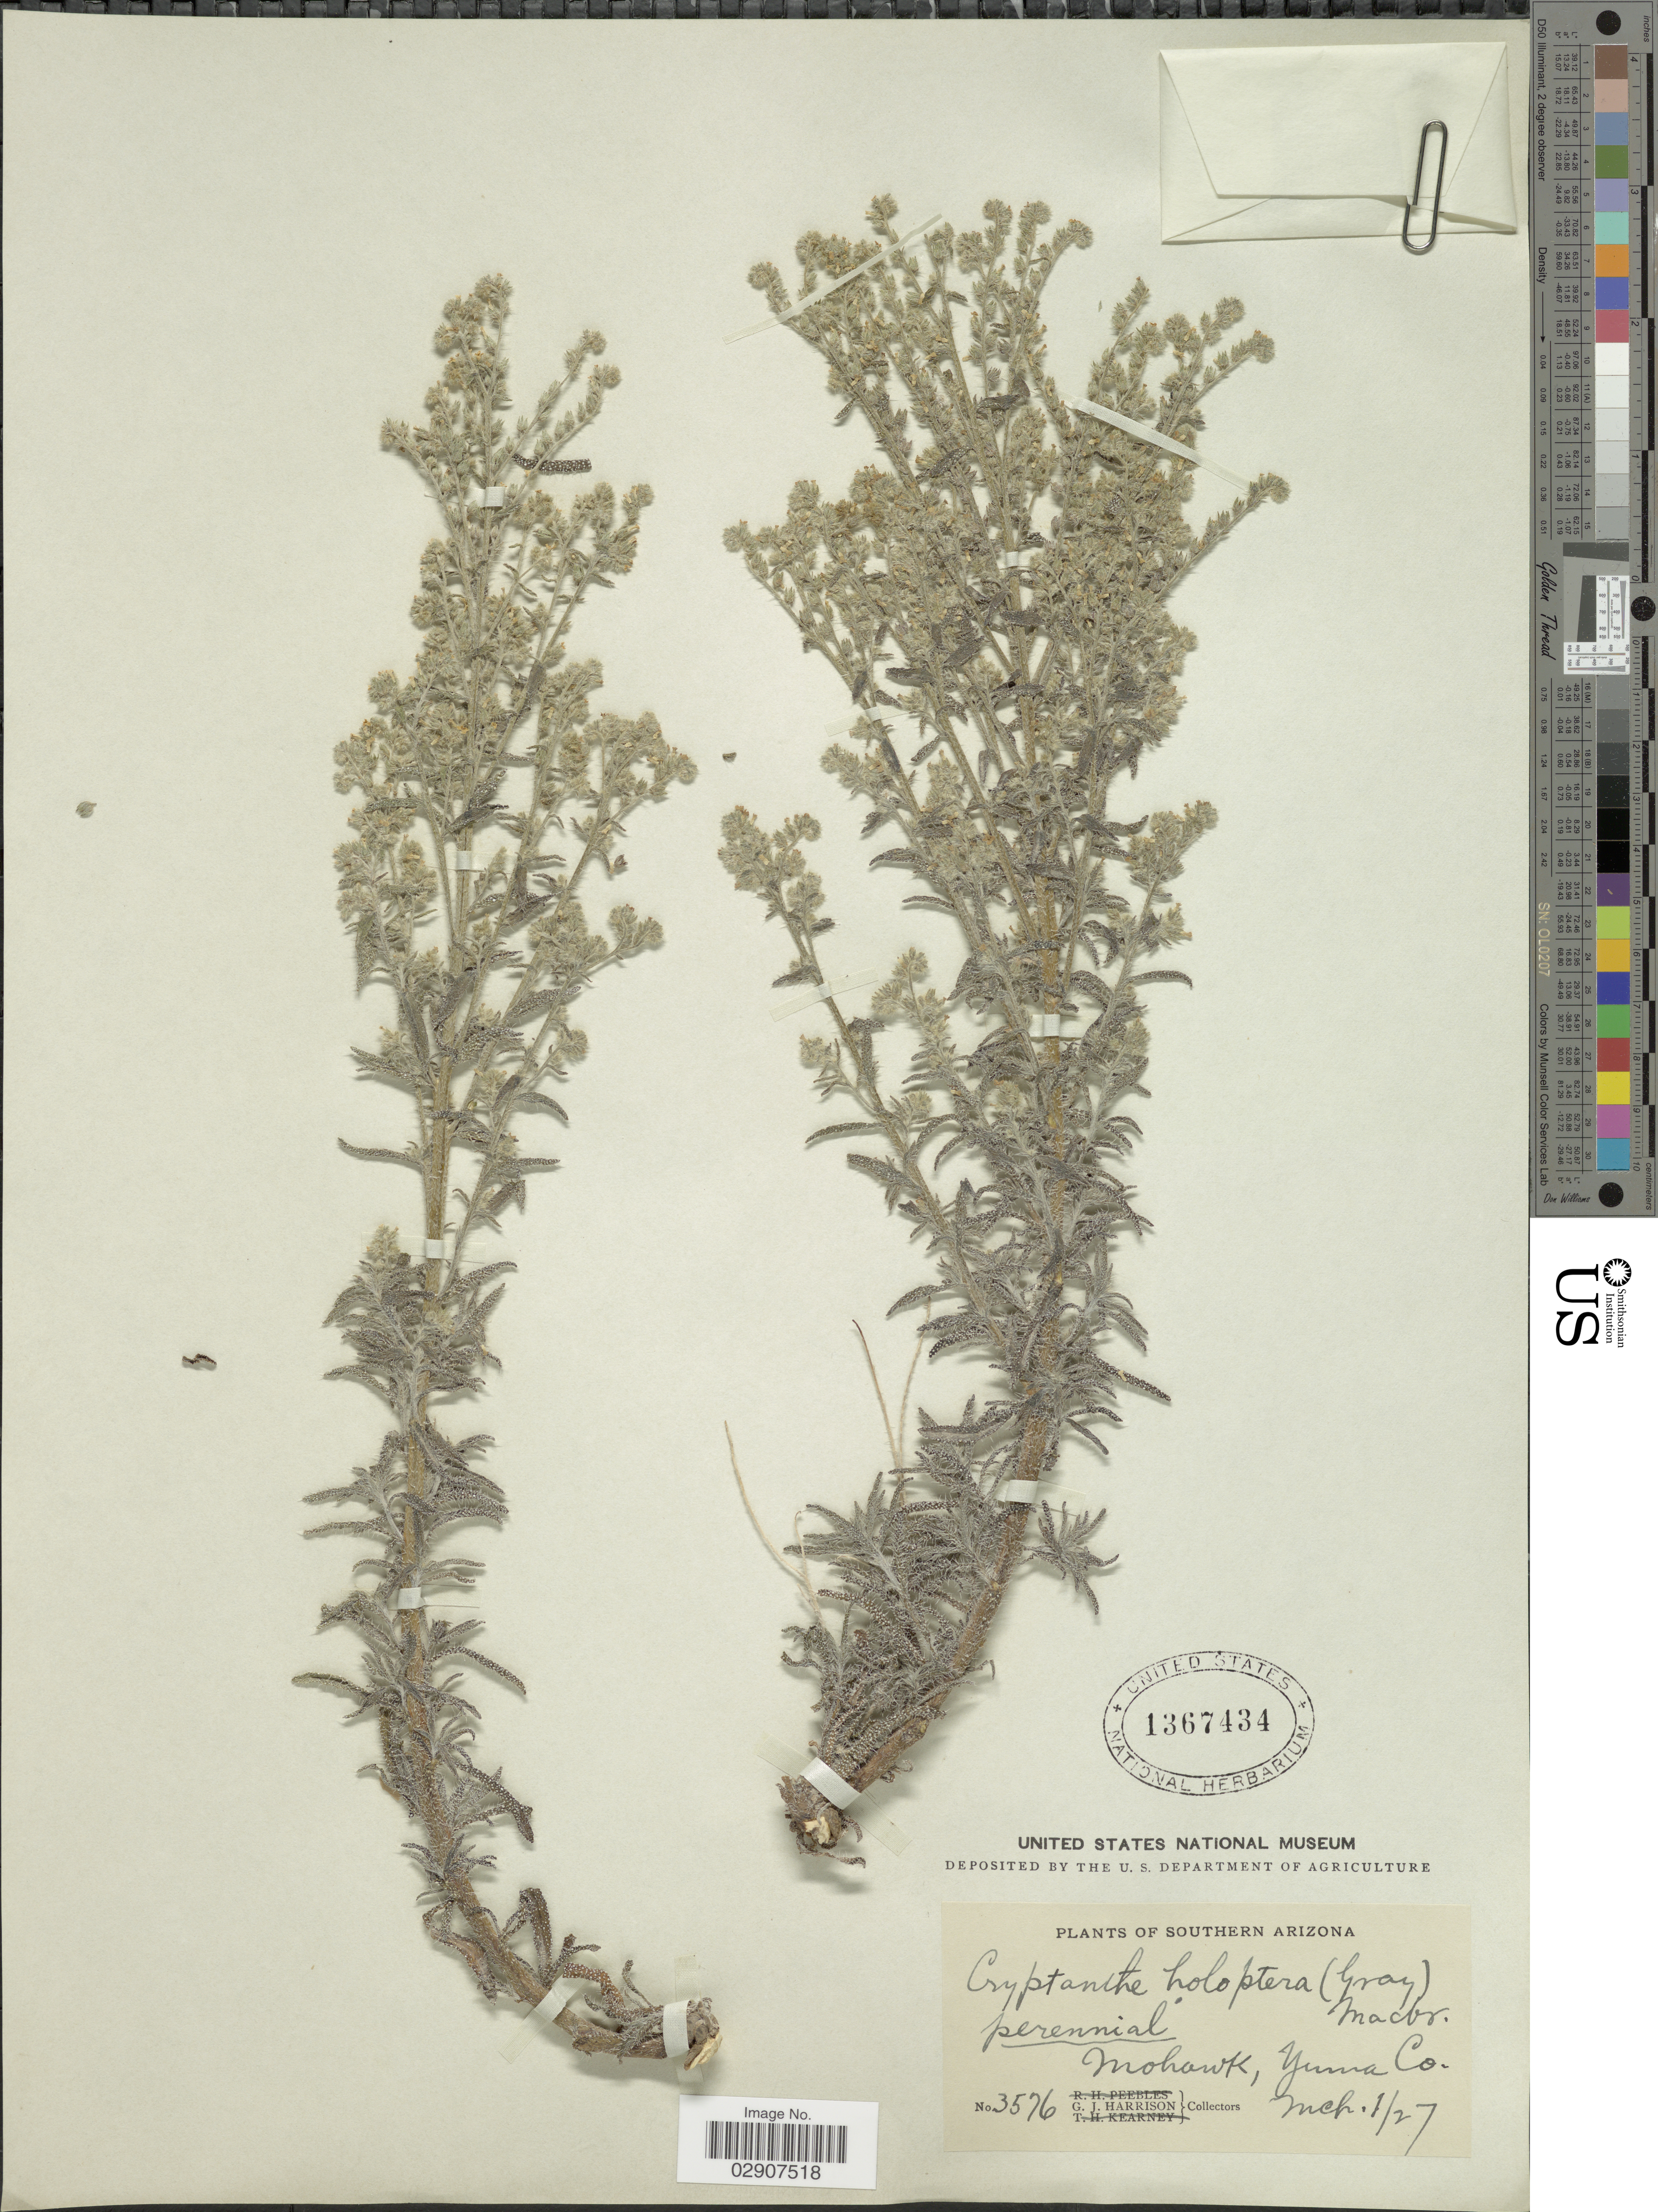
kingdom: Plantae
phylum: Tracheophyta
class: Magnoliopsida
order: Boraginales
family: Boraginaceae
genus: Cryptantha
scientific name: Cryptantha holoptera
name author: (A. Gray) J.F. Macbr.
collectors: G. J. Harrison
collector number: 3576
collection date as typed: Transcribed d/m/y: 1/3/27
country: United States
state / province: Arizona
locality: Southern Arizona, Mohawk, Yuma Co.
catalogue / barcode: US 1367434